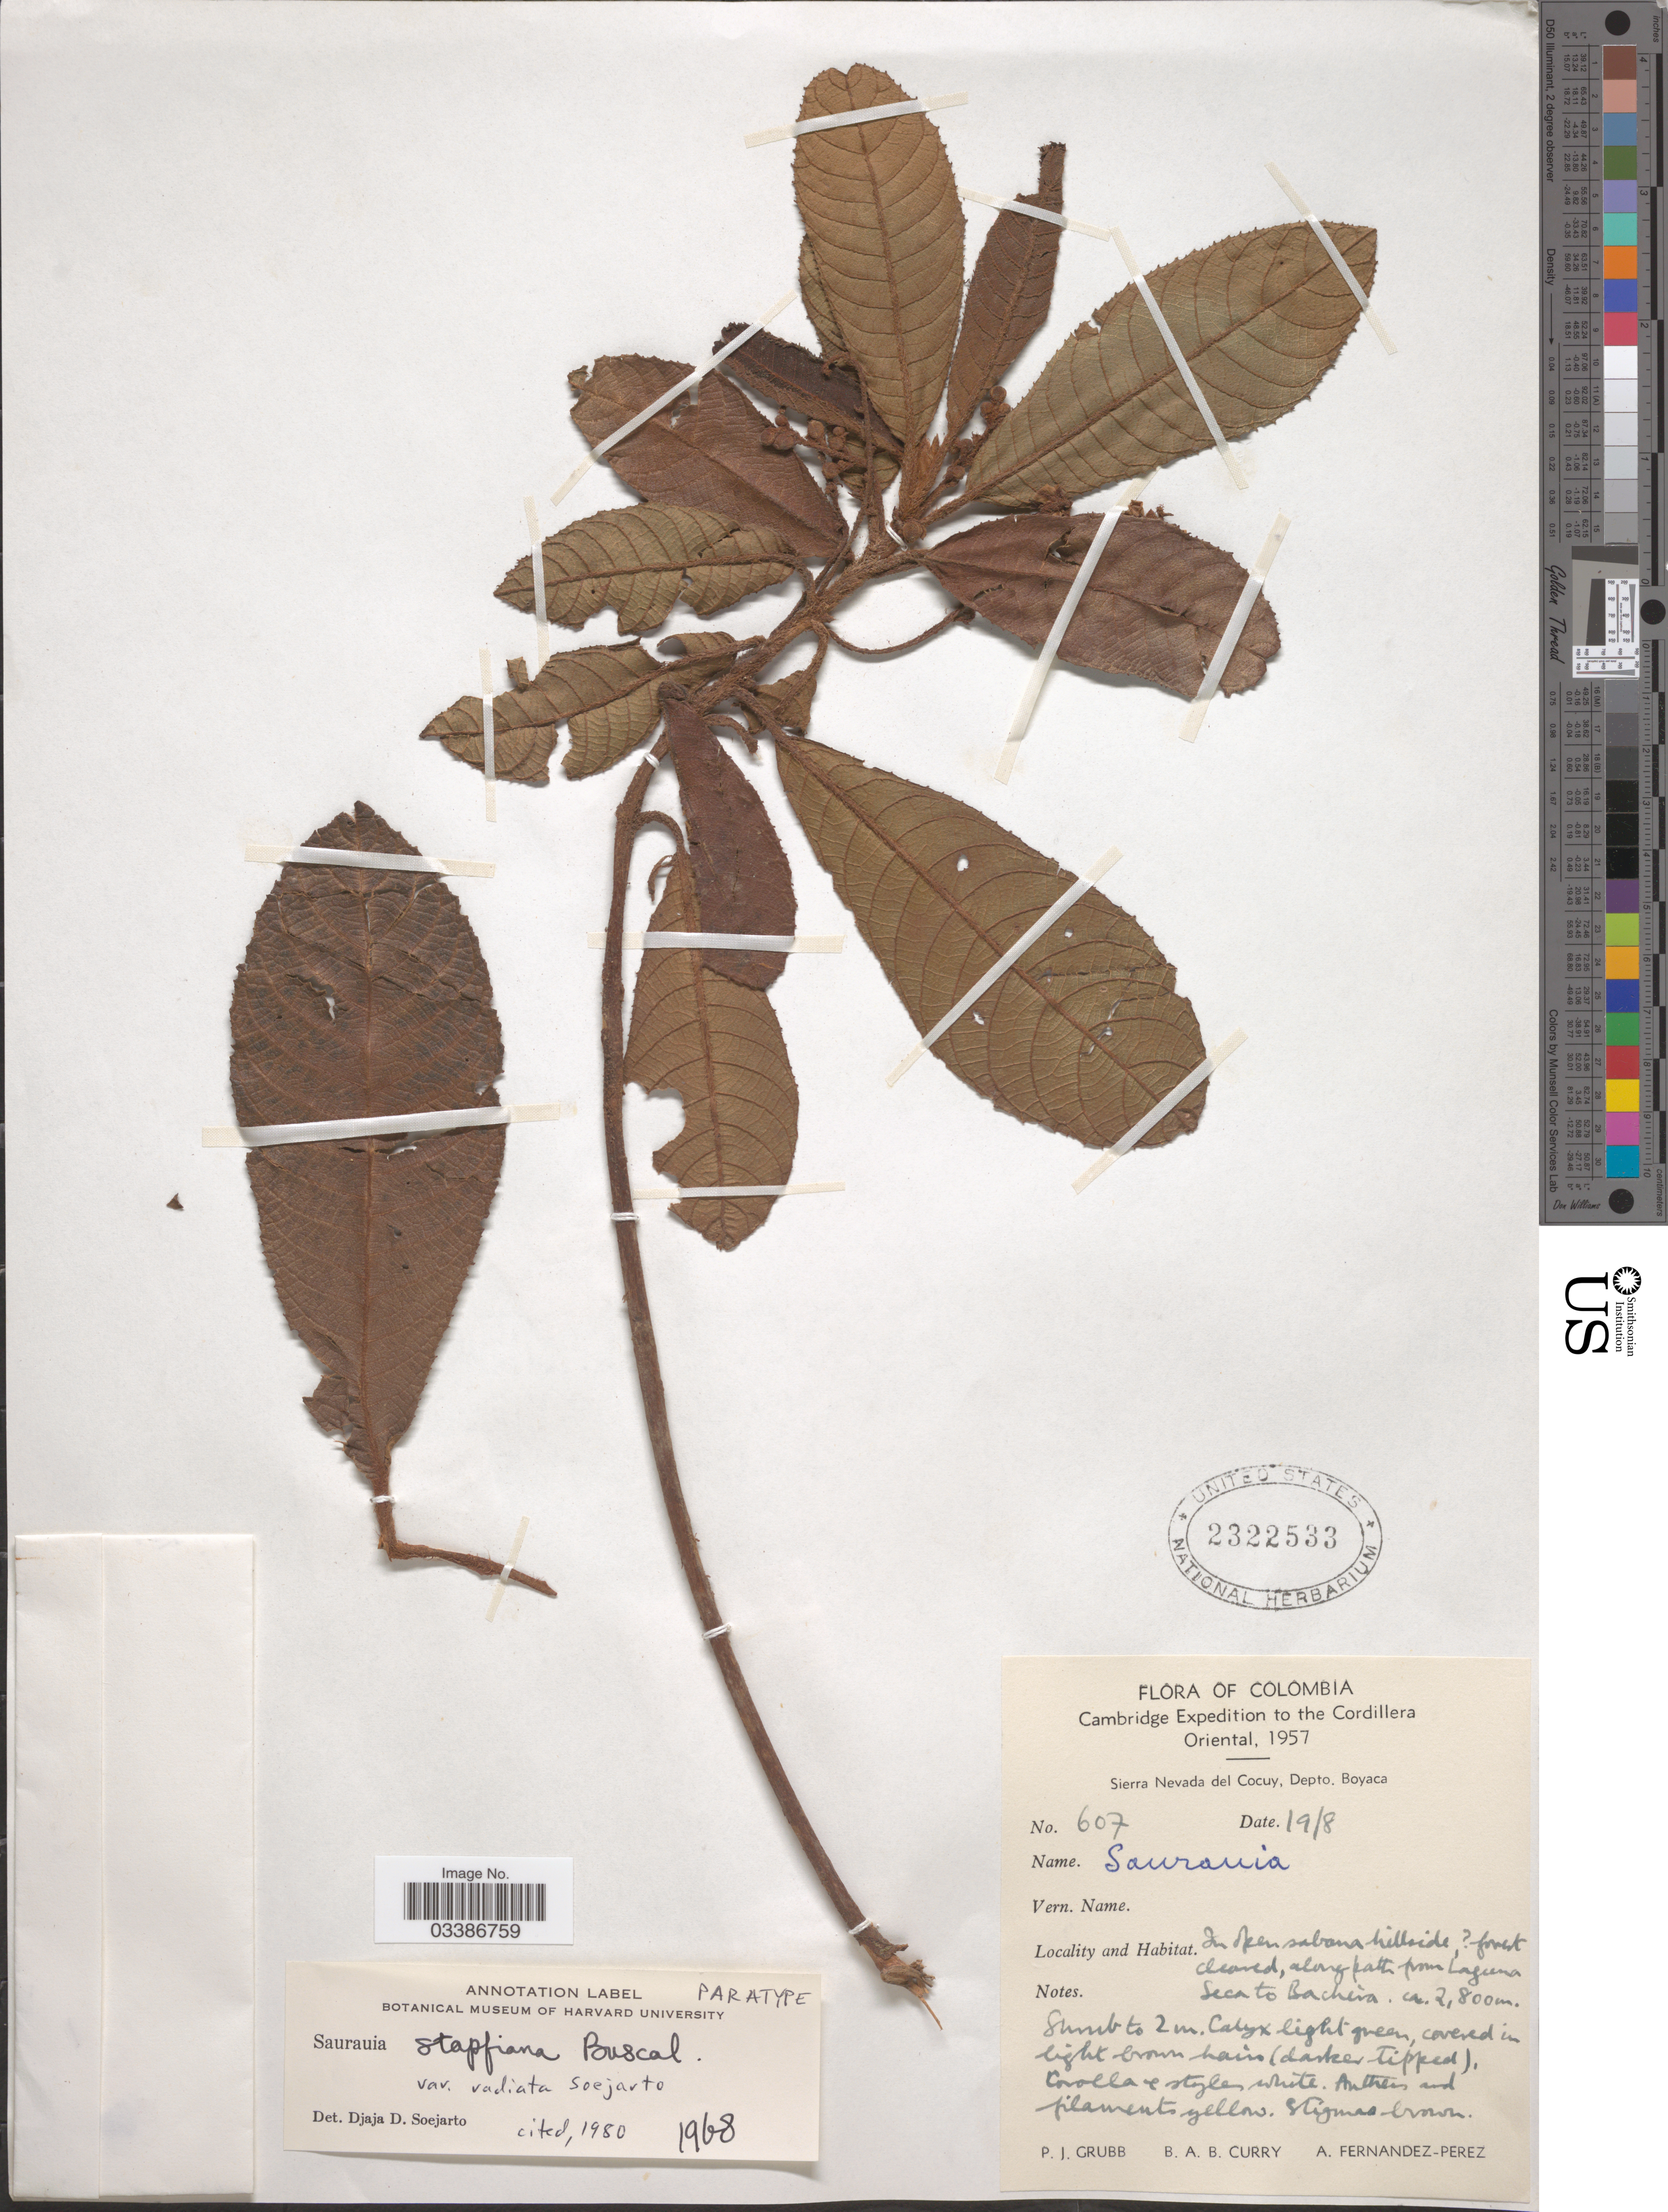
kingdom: Plantae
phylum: Tracheophyta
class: Magnoliopsida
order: Ericales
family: Actinidiaceae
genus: Saurauia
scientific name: Saurauia stapfiana var. radiata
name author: Soejarto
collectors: P. J. Grubb, B. A. B. Curry & A. Fernández-Pérez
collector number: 607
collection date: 1957-08-19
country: Colombia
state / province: Boyacá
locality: Cordillera Oriental, Sierra Nevada del Cocuy, Depto. Boyaca. In open sabana hillside, [unsure placement] forest cleared, along path from Laguna Seca to Bachira.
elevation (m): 2800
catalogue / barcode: US 2322533